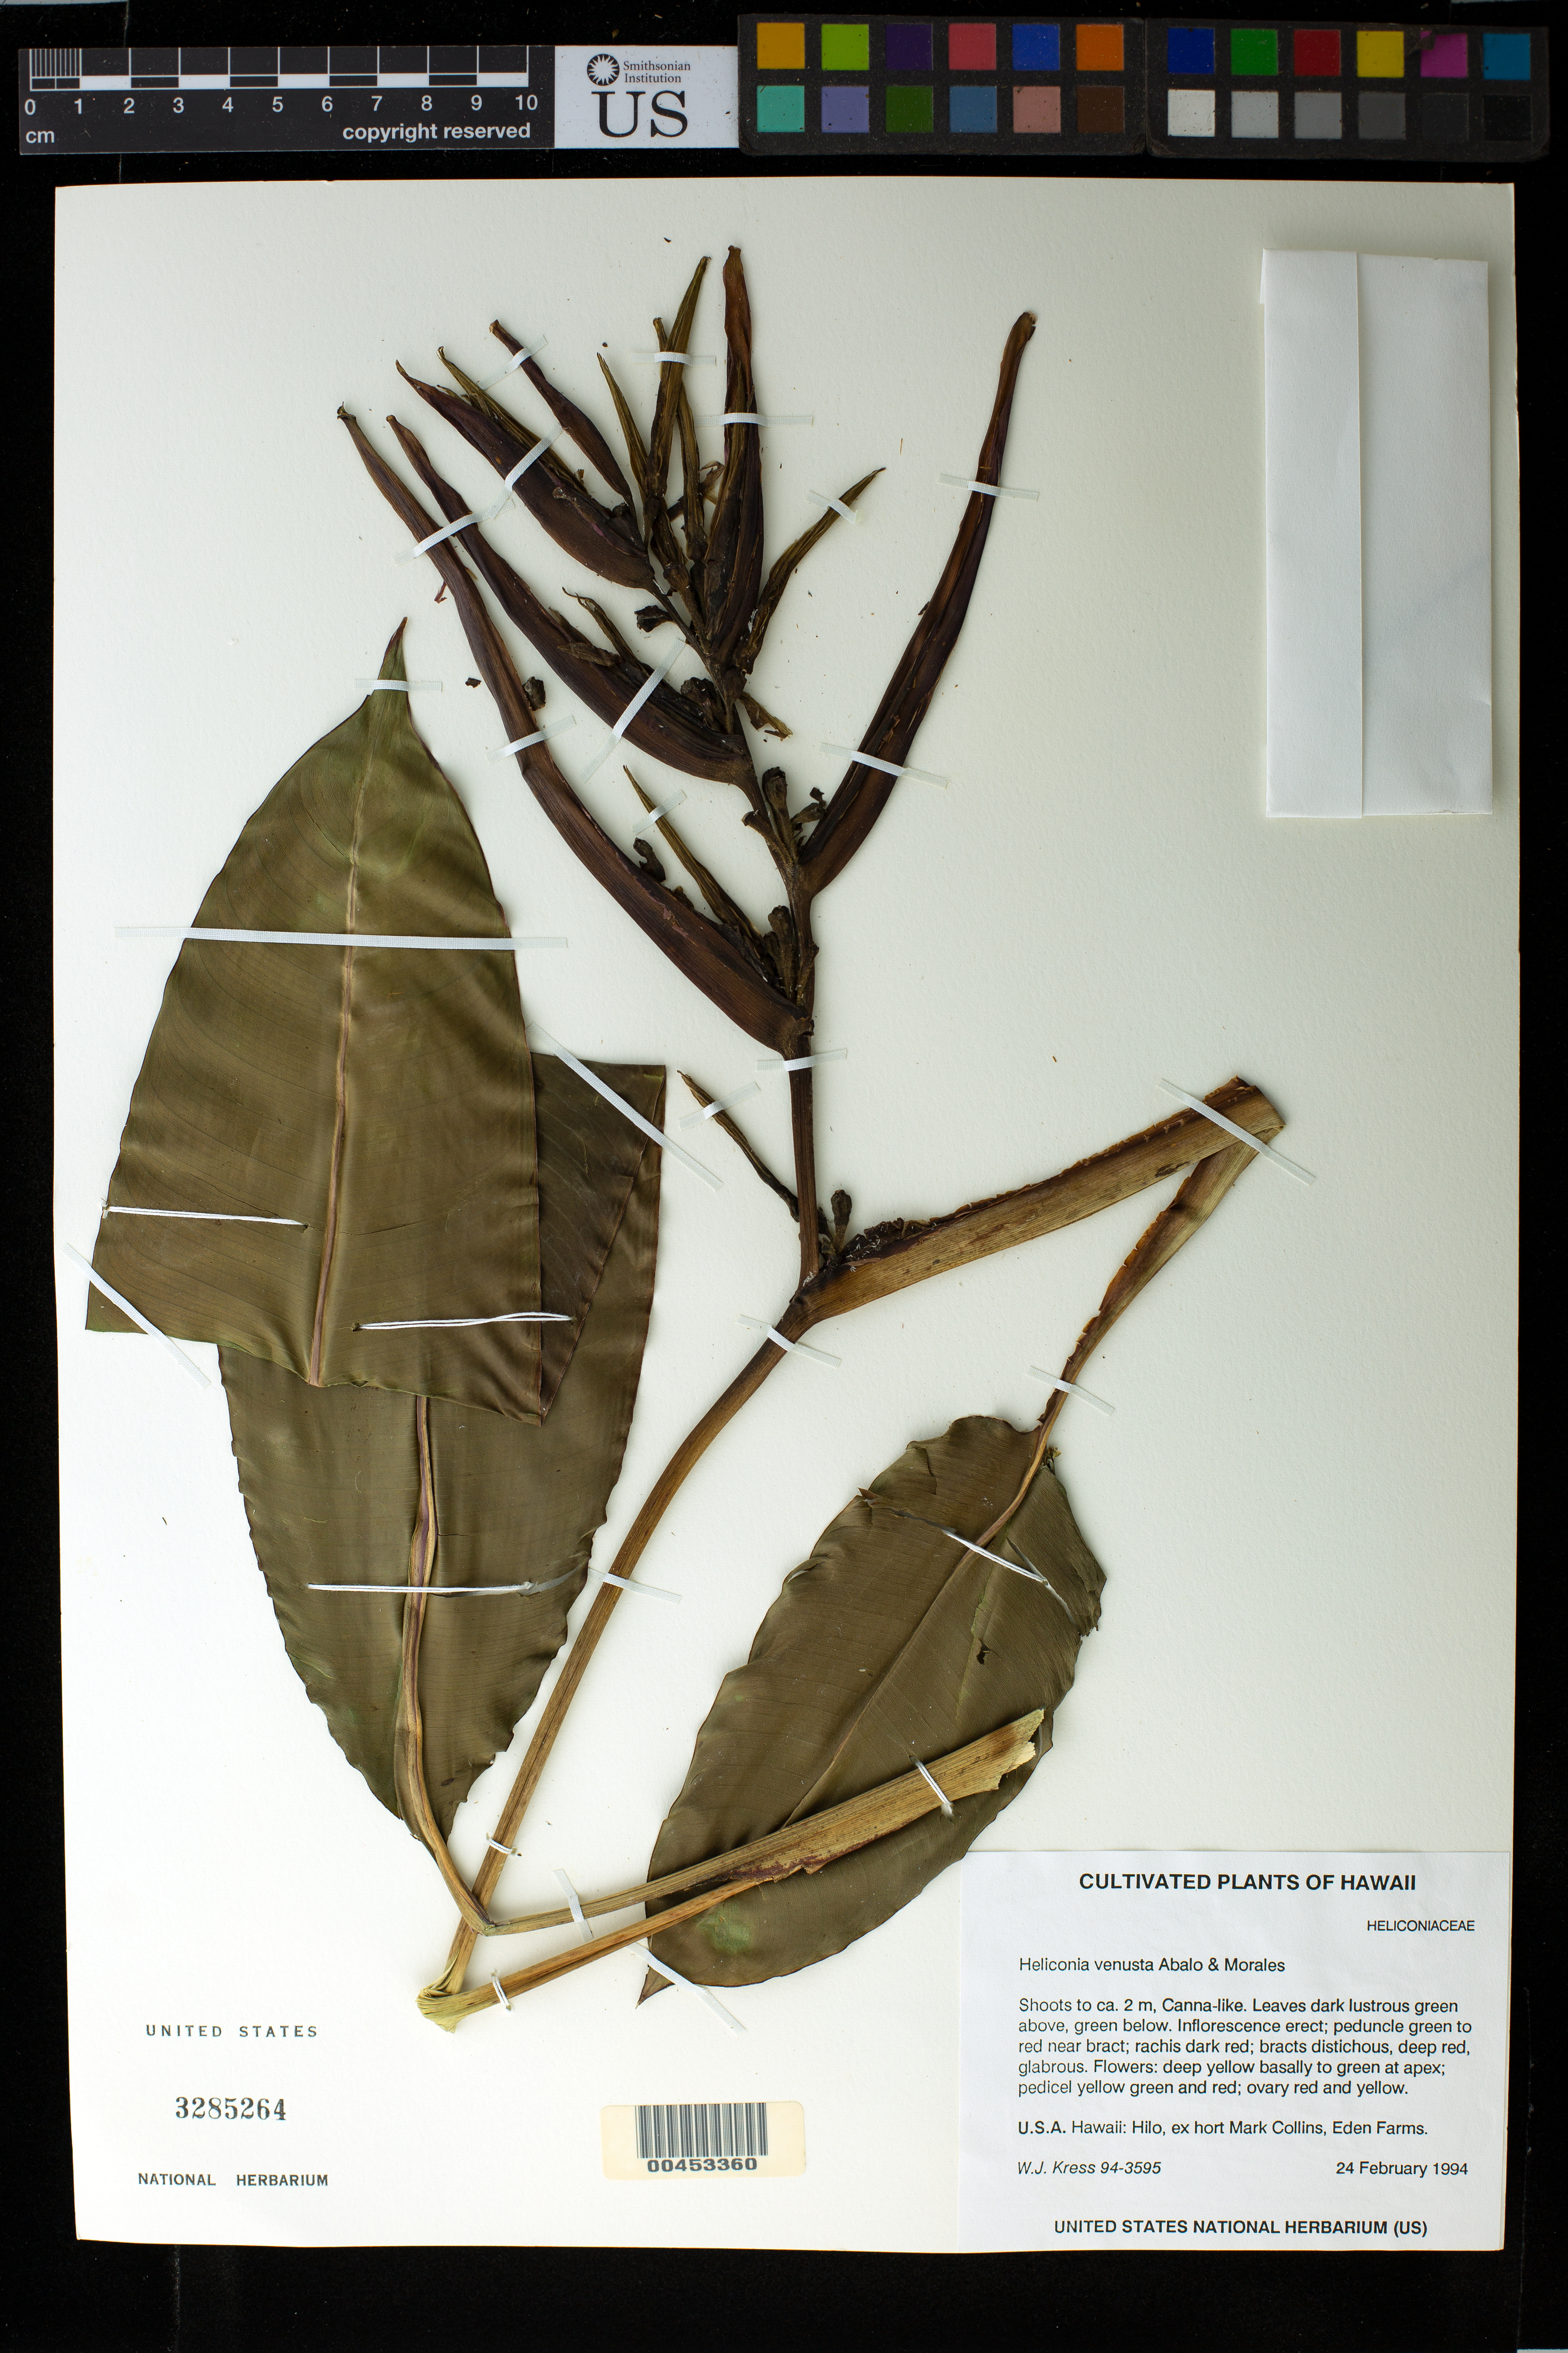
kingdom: Plantae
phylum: Tracheophyta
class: Liliopsida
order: Zingiberales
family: Heliconiaceae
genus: Heliconia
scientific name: Heliconia venusta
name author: Abalo & G. Morales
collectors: W. J. Kress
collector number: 94-3595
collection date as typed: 24 Feb 1994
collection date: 1994-02-24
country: United States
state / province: Hawaii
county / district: Hawaii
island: Hawaii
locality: Hilo, ex hort Mark Collins, Eden Farms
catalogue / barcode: US 3285264